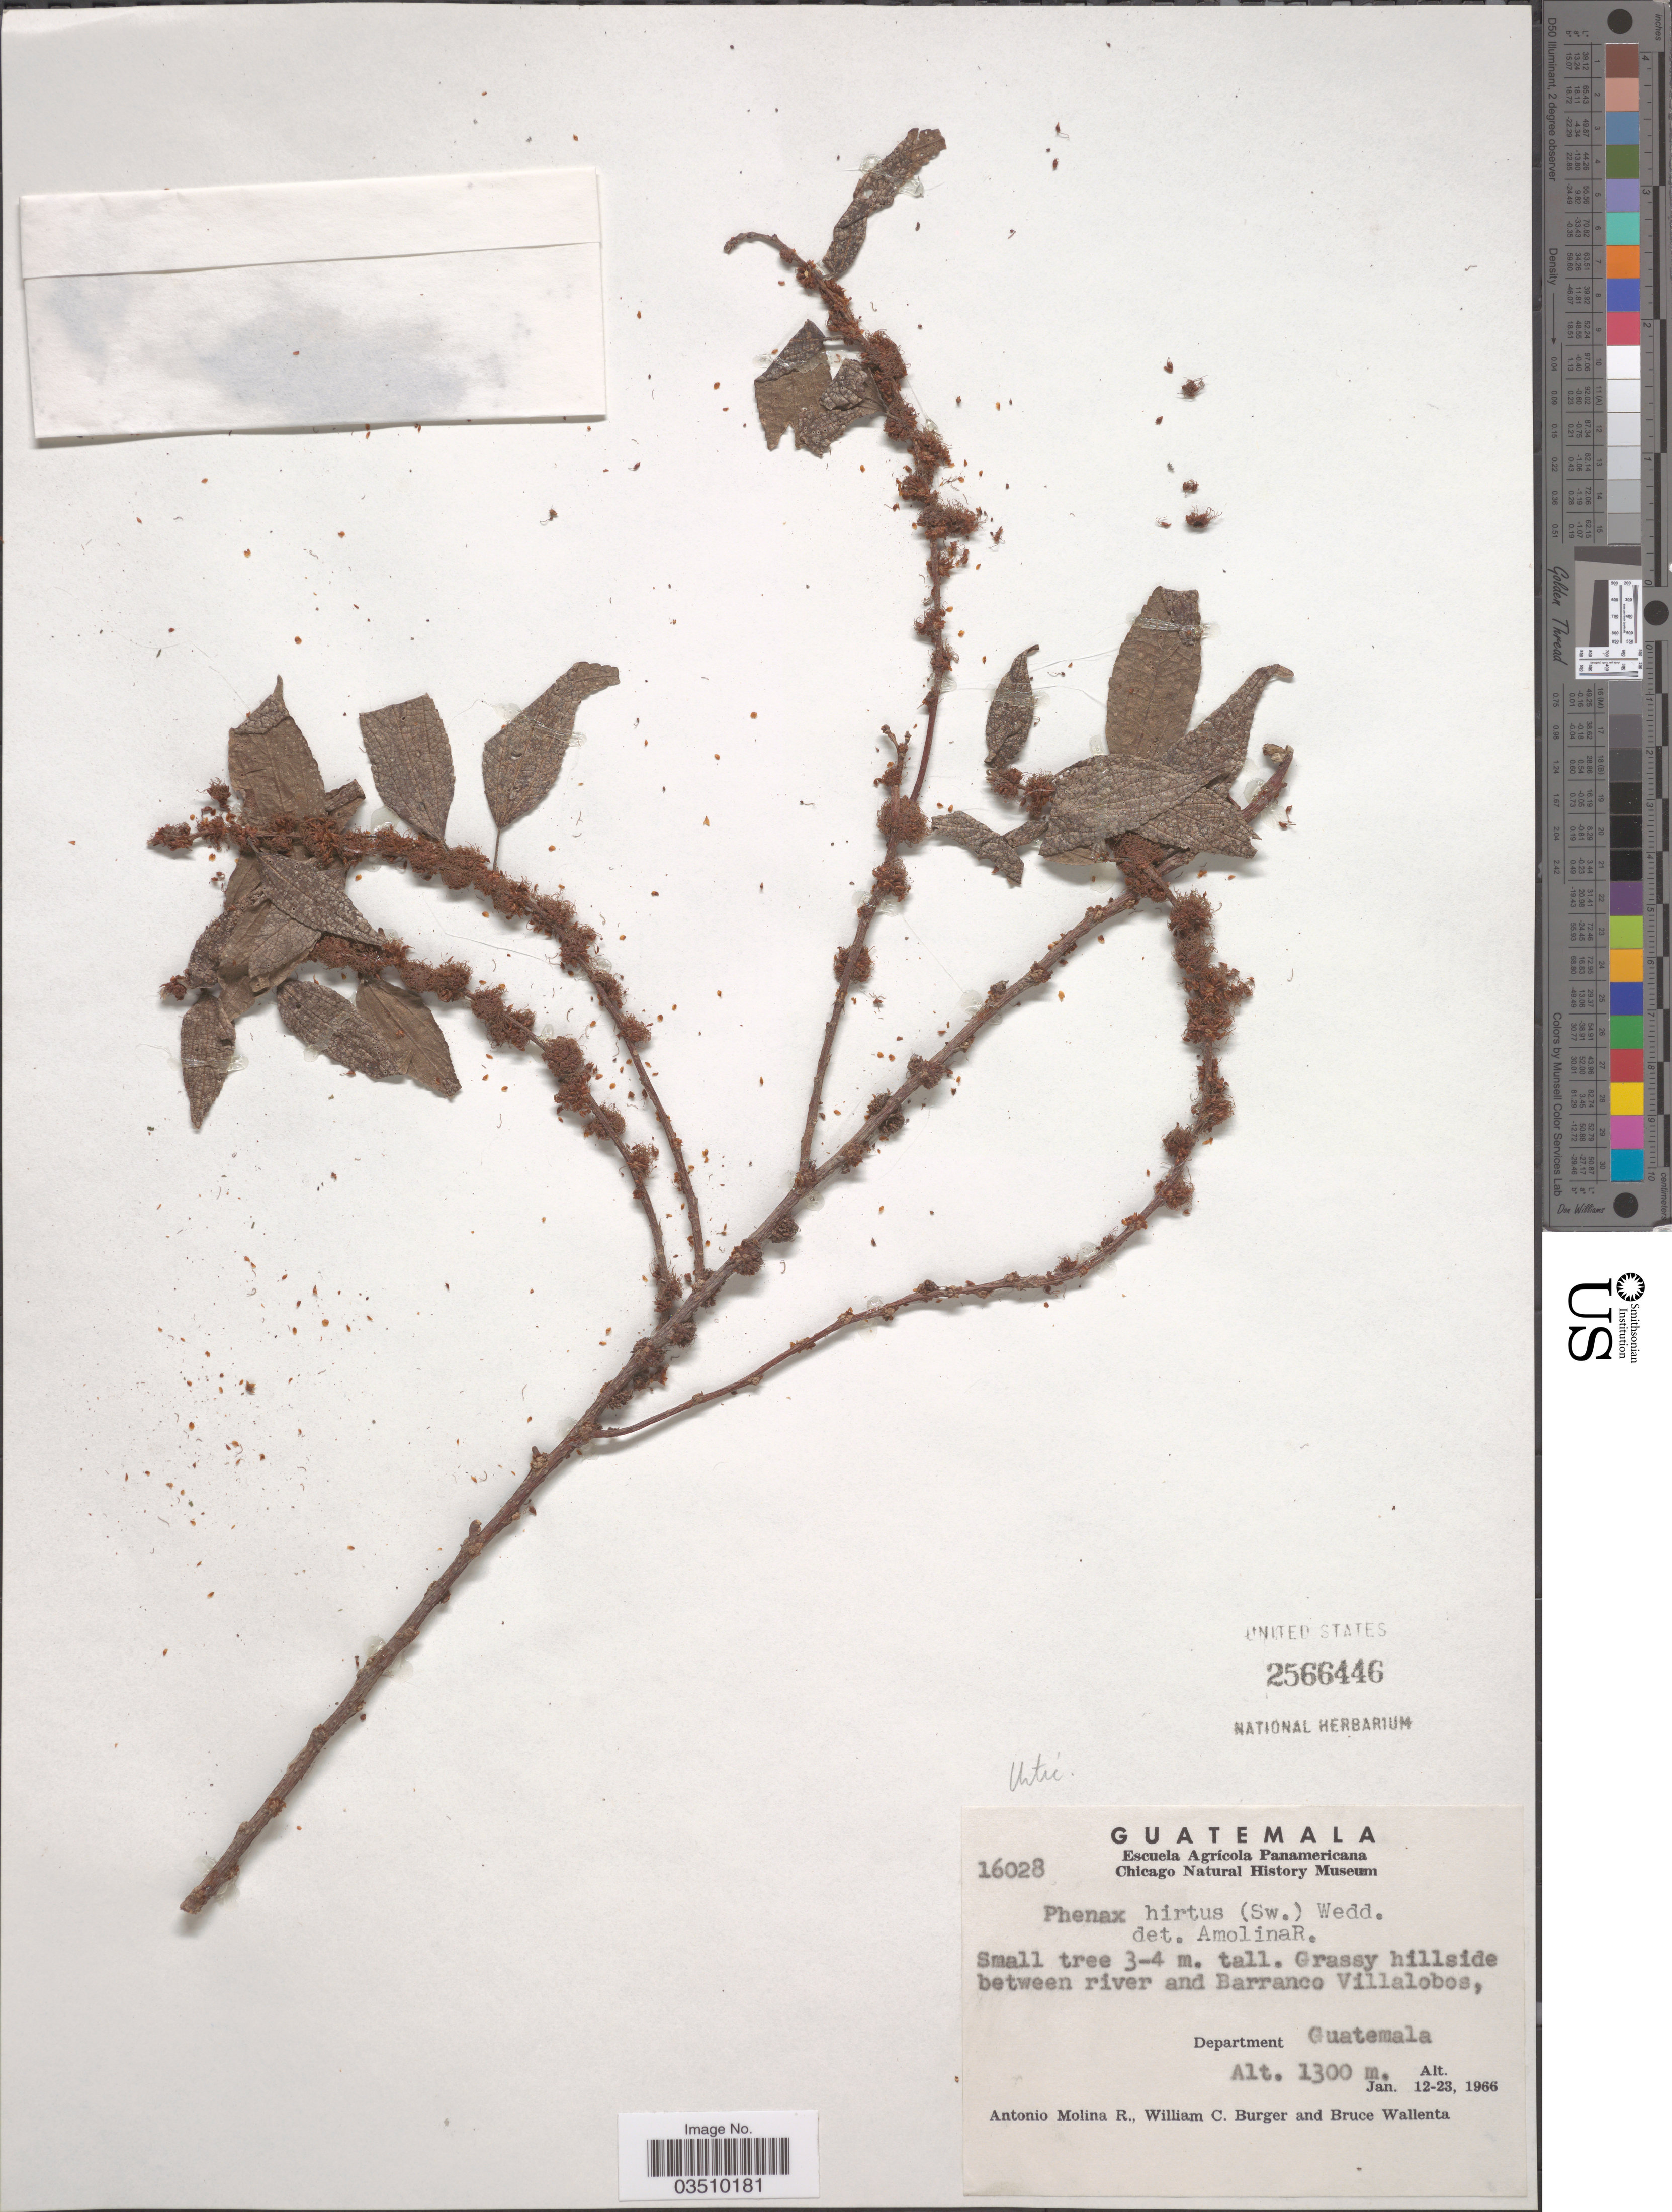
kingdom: Plantae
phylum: Tracheophyta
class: Magnoliopsida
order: Rosales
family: Urticaceae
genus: Phenax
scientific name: Phenax hirtus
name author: (Sw.) Wedd.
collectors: A. Molina R., W. Burger & B. Wallenta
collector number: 16028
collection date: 1966-01-12/1966-01-23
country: Guatemala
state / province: Guatemala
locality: Grassy hillside between river and Barranco Villalobos, Department Guatemala.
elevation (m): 1300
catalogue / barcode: US 2566446